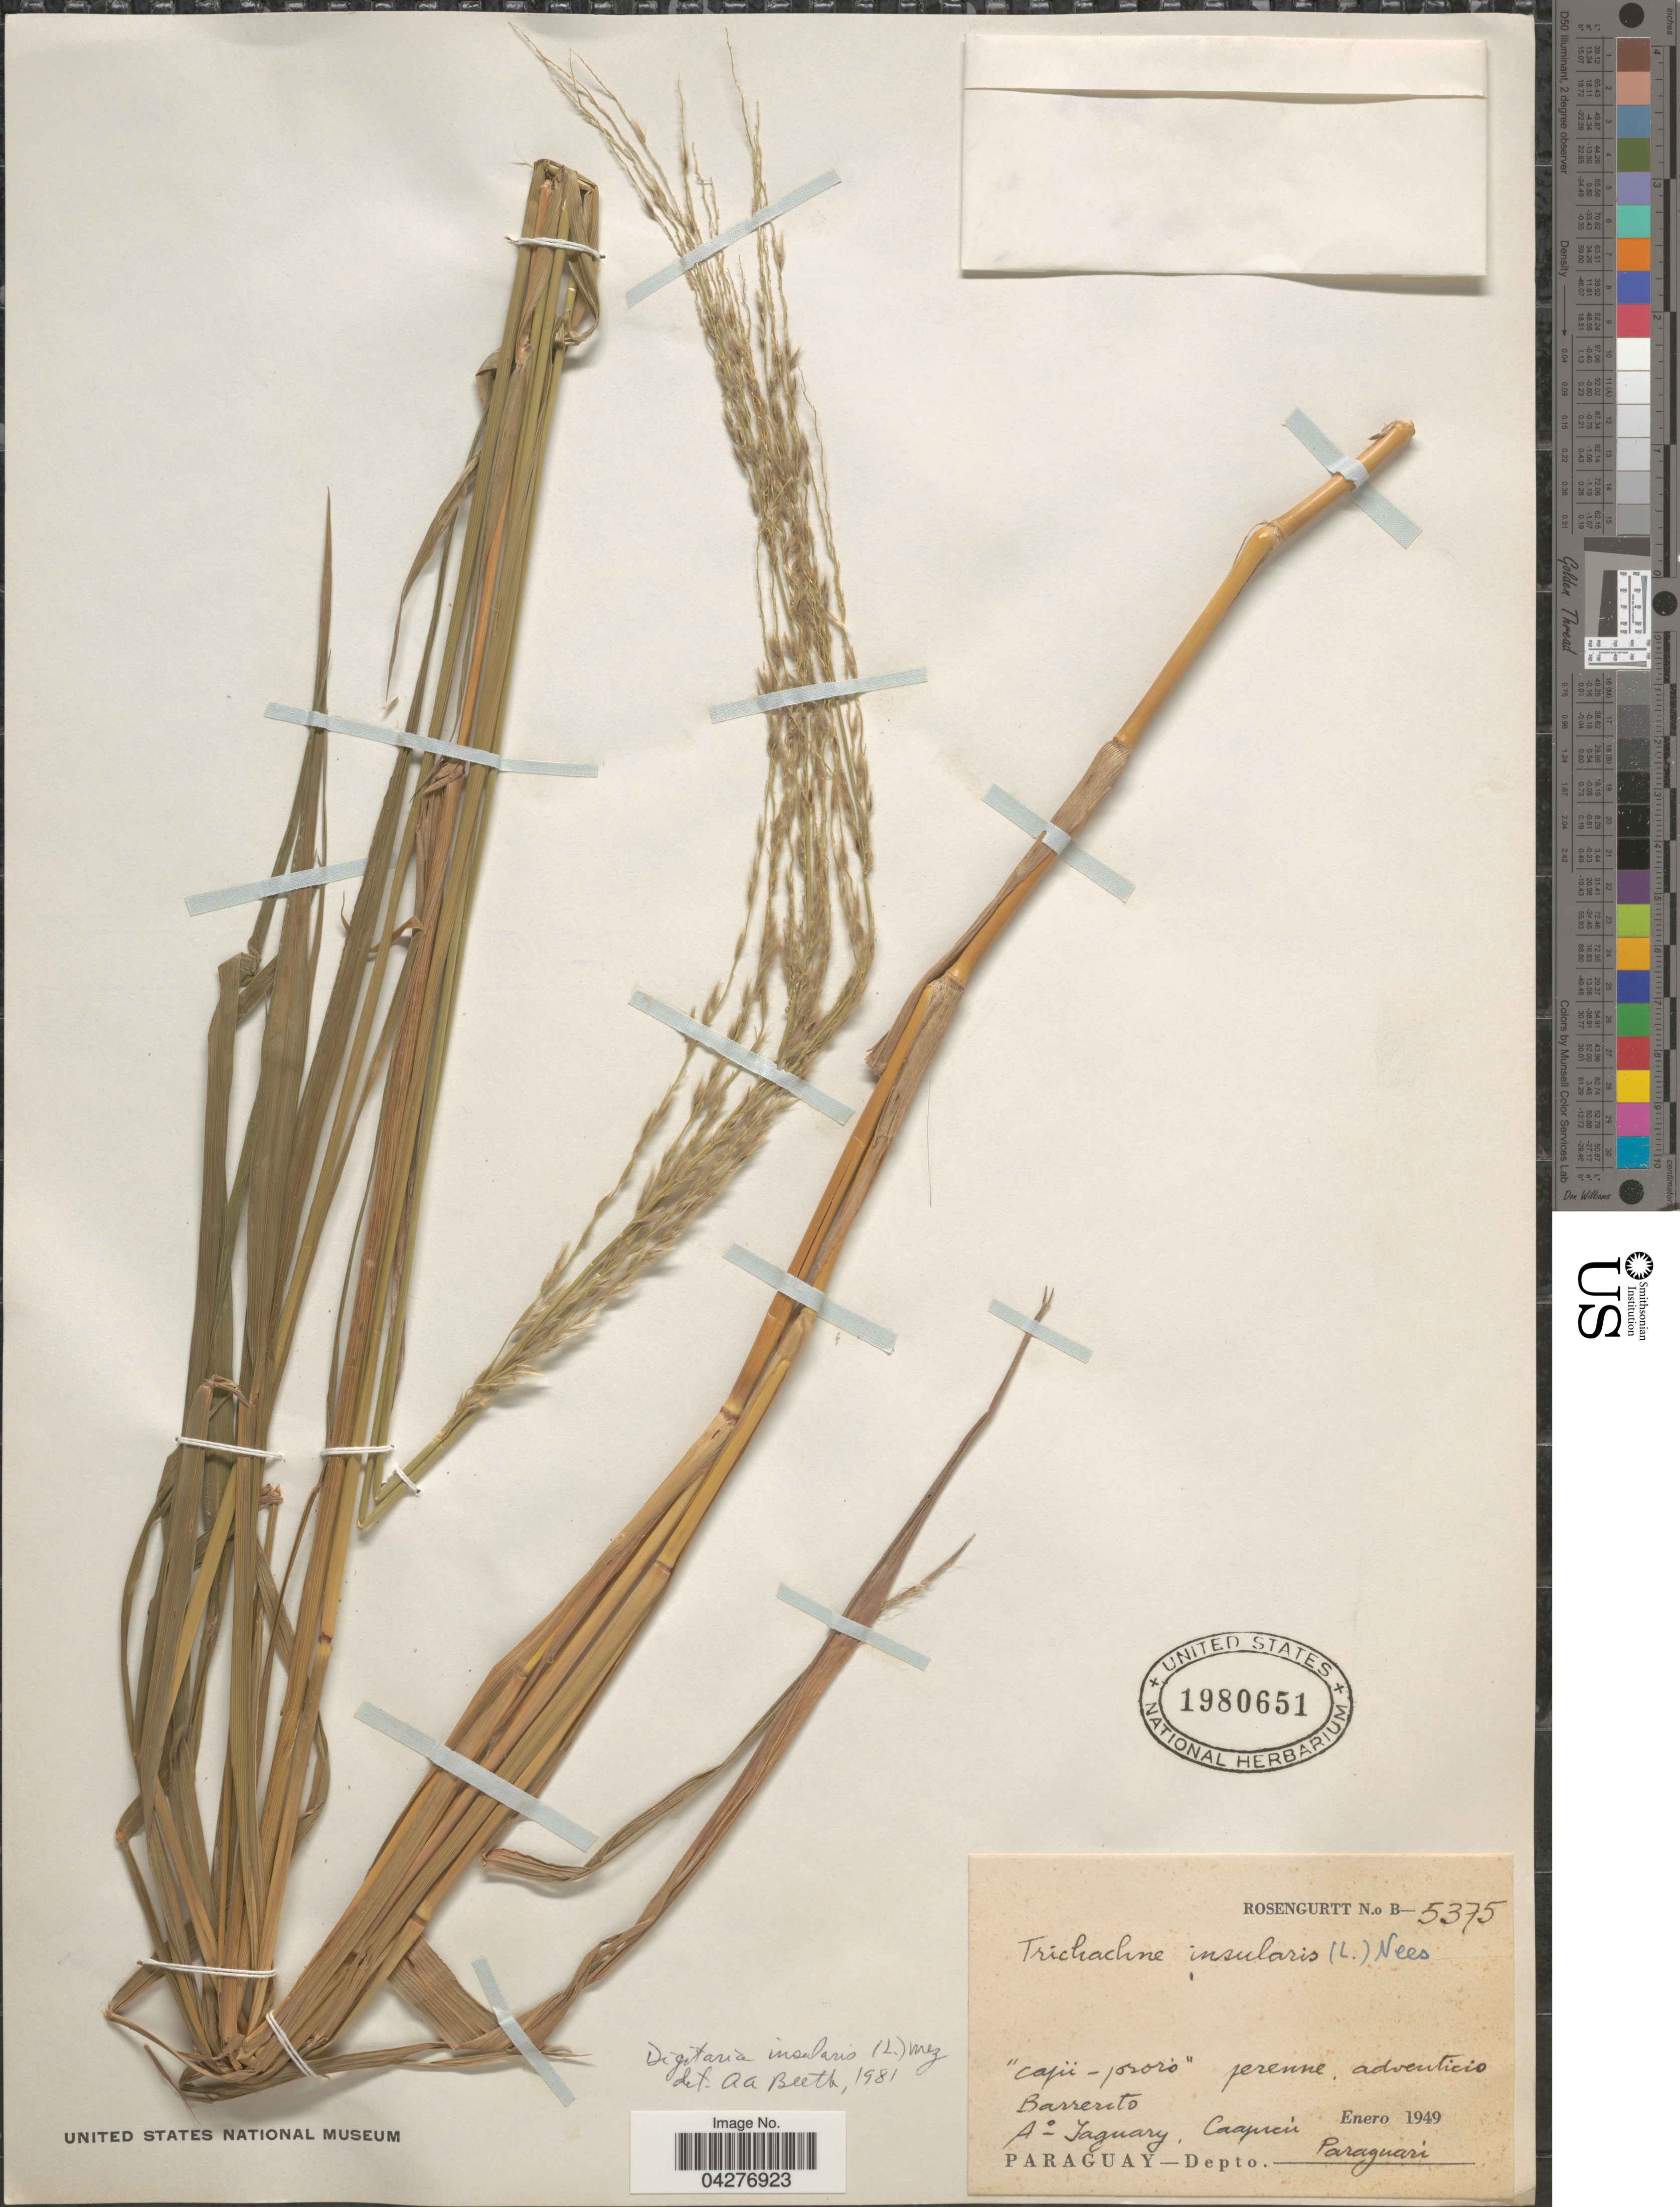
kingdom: Plantae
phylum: Tracheophyta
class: Liliopsida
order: Poales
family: Poaceae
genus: Digitaria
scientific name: Digitaria insularis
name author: (L.) Fedde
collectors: Rosengurtt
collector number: B-5375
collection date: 1949-01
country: Paraguay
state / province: Paraguari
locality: Barrerito. A° Jaguary, Caacupé. Depto. Paraguari.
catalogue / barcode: US 1980651